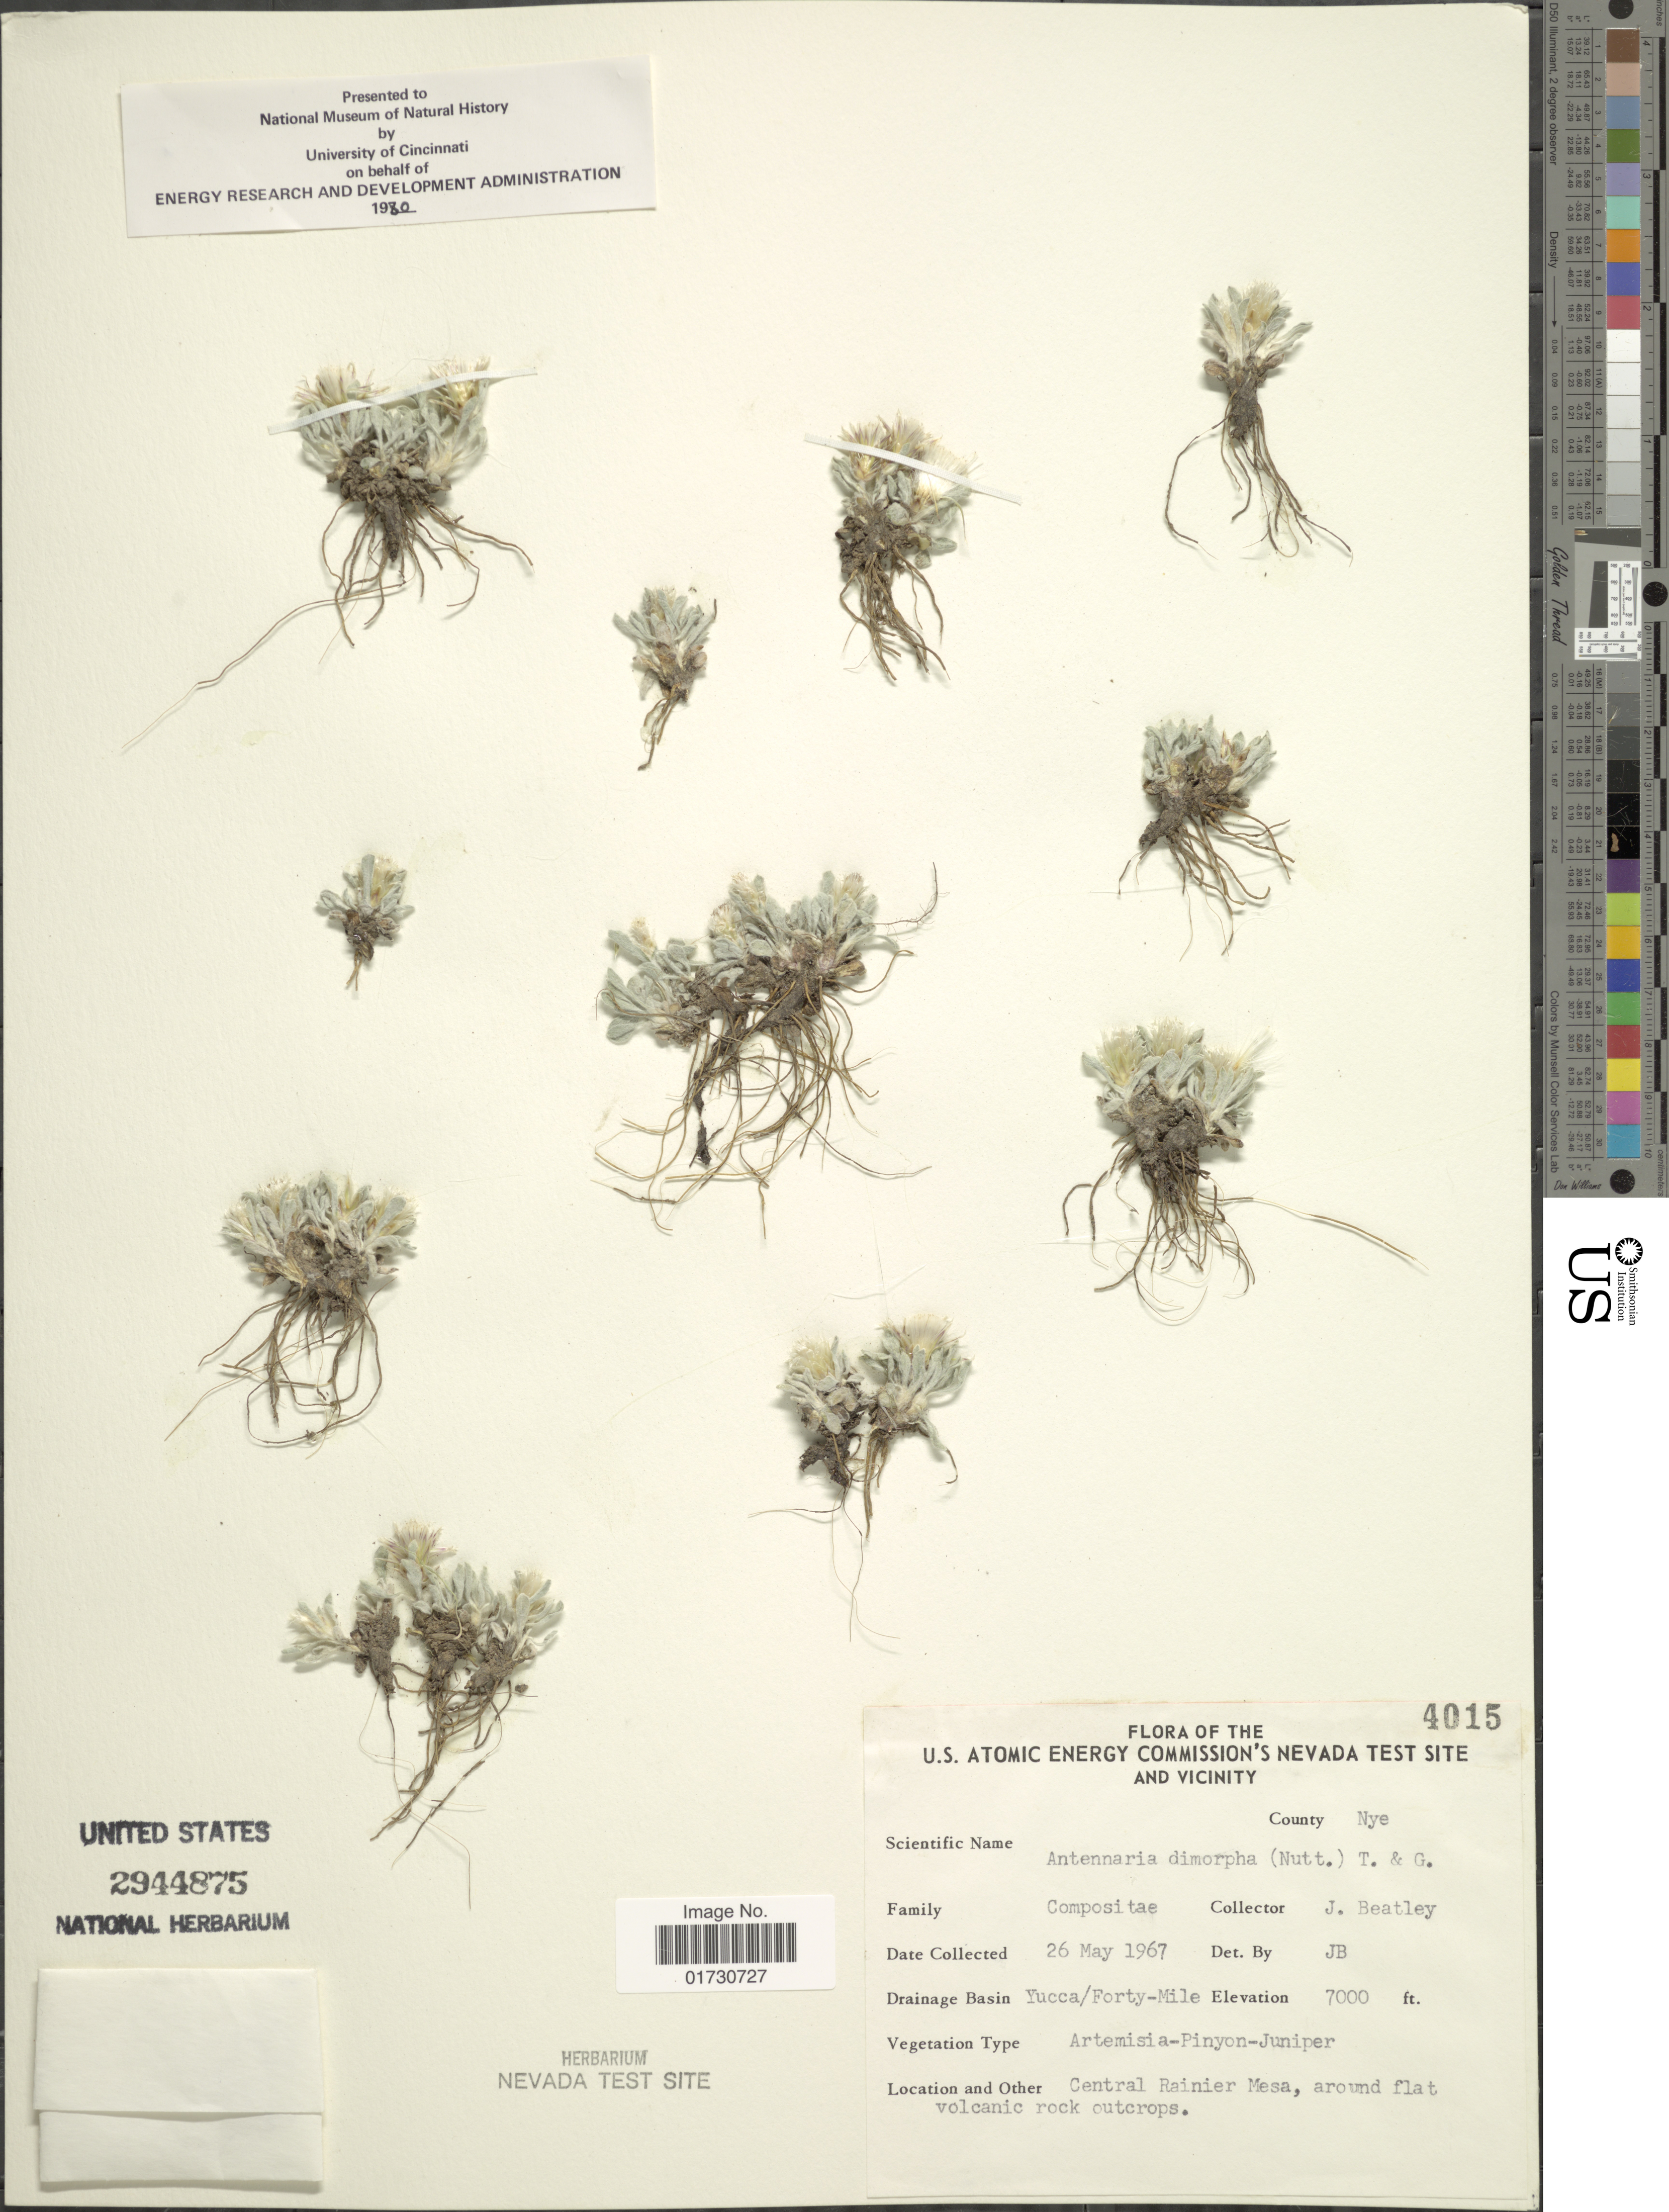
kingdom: Plantae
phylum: Tracheophyta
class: Magnoliopsida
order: Asterales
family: Asteraceae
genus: Antennaria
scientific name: Antennaria dimorpha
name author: (Nutt.) Torr. & A. Gray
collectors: J. C. Beatley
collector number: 4015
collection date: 1967-05-26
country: United States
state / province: Nevada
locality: U. S. Atomic Energy Commission's Nevada Test Site And Vicinity, County Nye, Drainage Basin Yucca/Forty-Mile, Central Rainier Mesa, around flat volcanic rock outcrops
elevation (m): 2134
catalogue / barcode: US 2944875